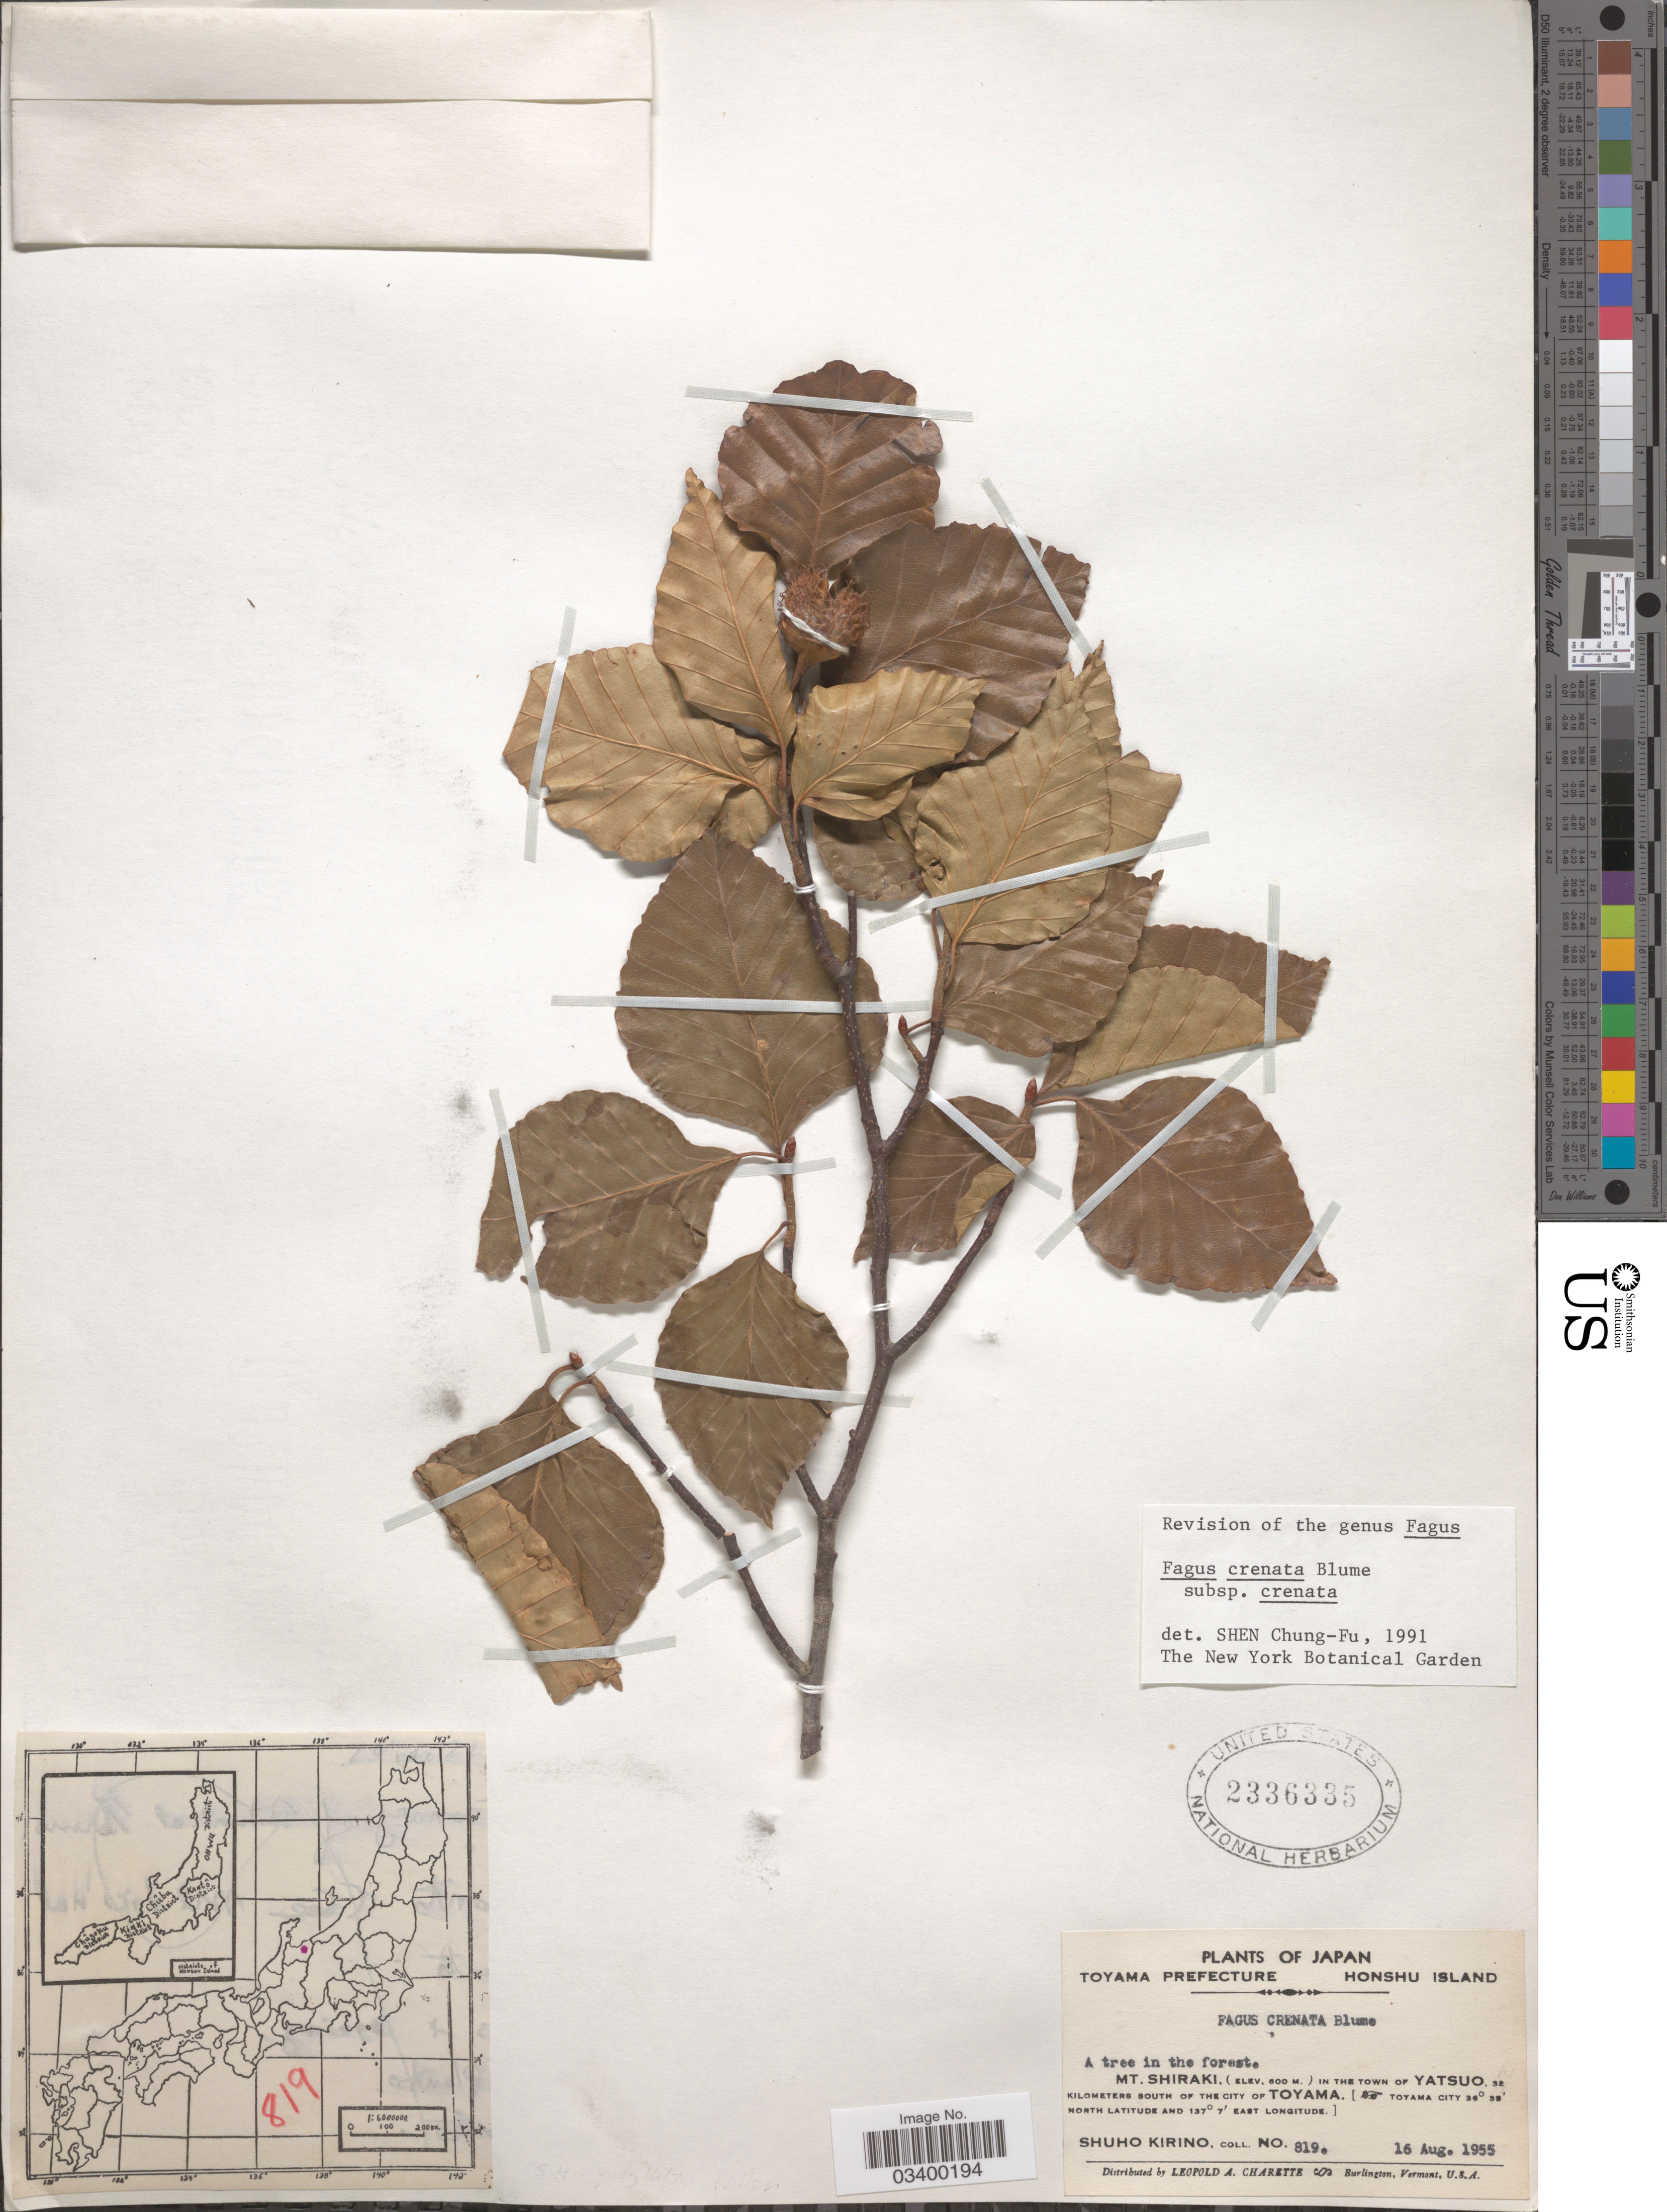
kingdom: Plantae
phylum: Tracheophyta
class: Magnoliopsida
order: Fagales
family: Fagaceae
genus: Fagus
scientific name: Fagus crenata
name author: Blume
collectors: S. Kirino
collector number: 819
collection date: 1955-08-16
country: Japan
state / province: Toyama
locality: Toyama Prefecture. Honshu Island. Mt. Shiraki, in the town of Yatsuo, 32 kilometers south of the city of Toyama. [Toyama City].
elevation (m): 600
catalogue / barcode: US 2336335